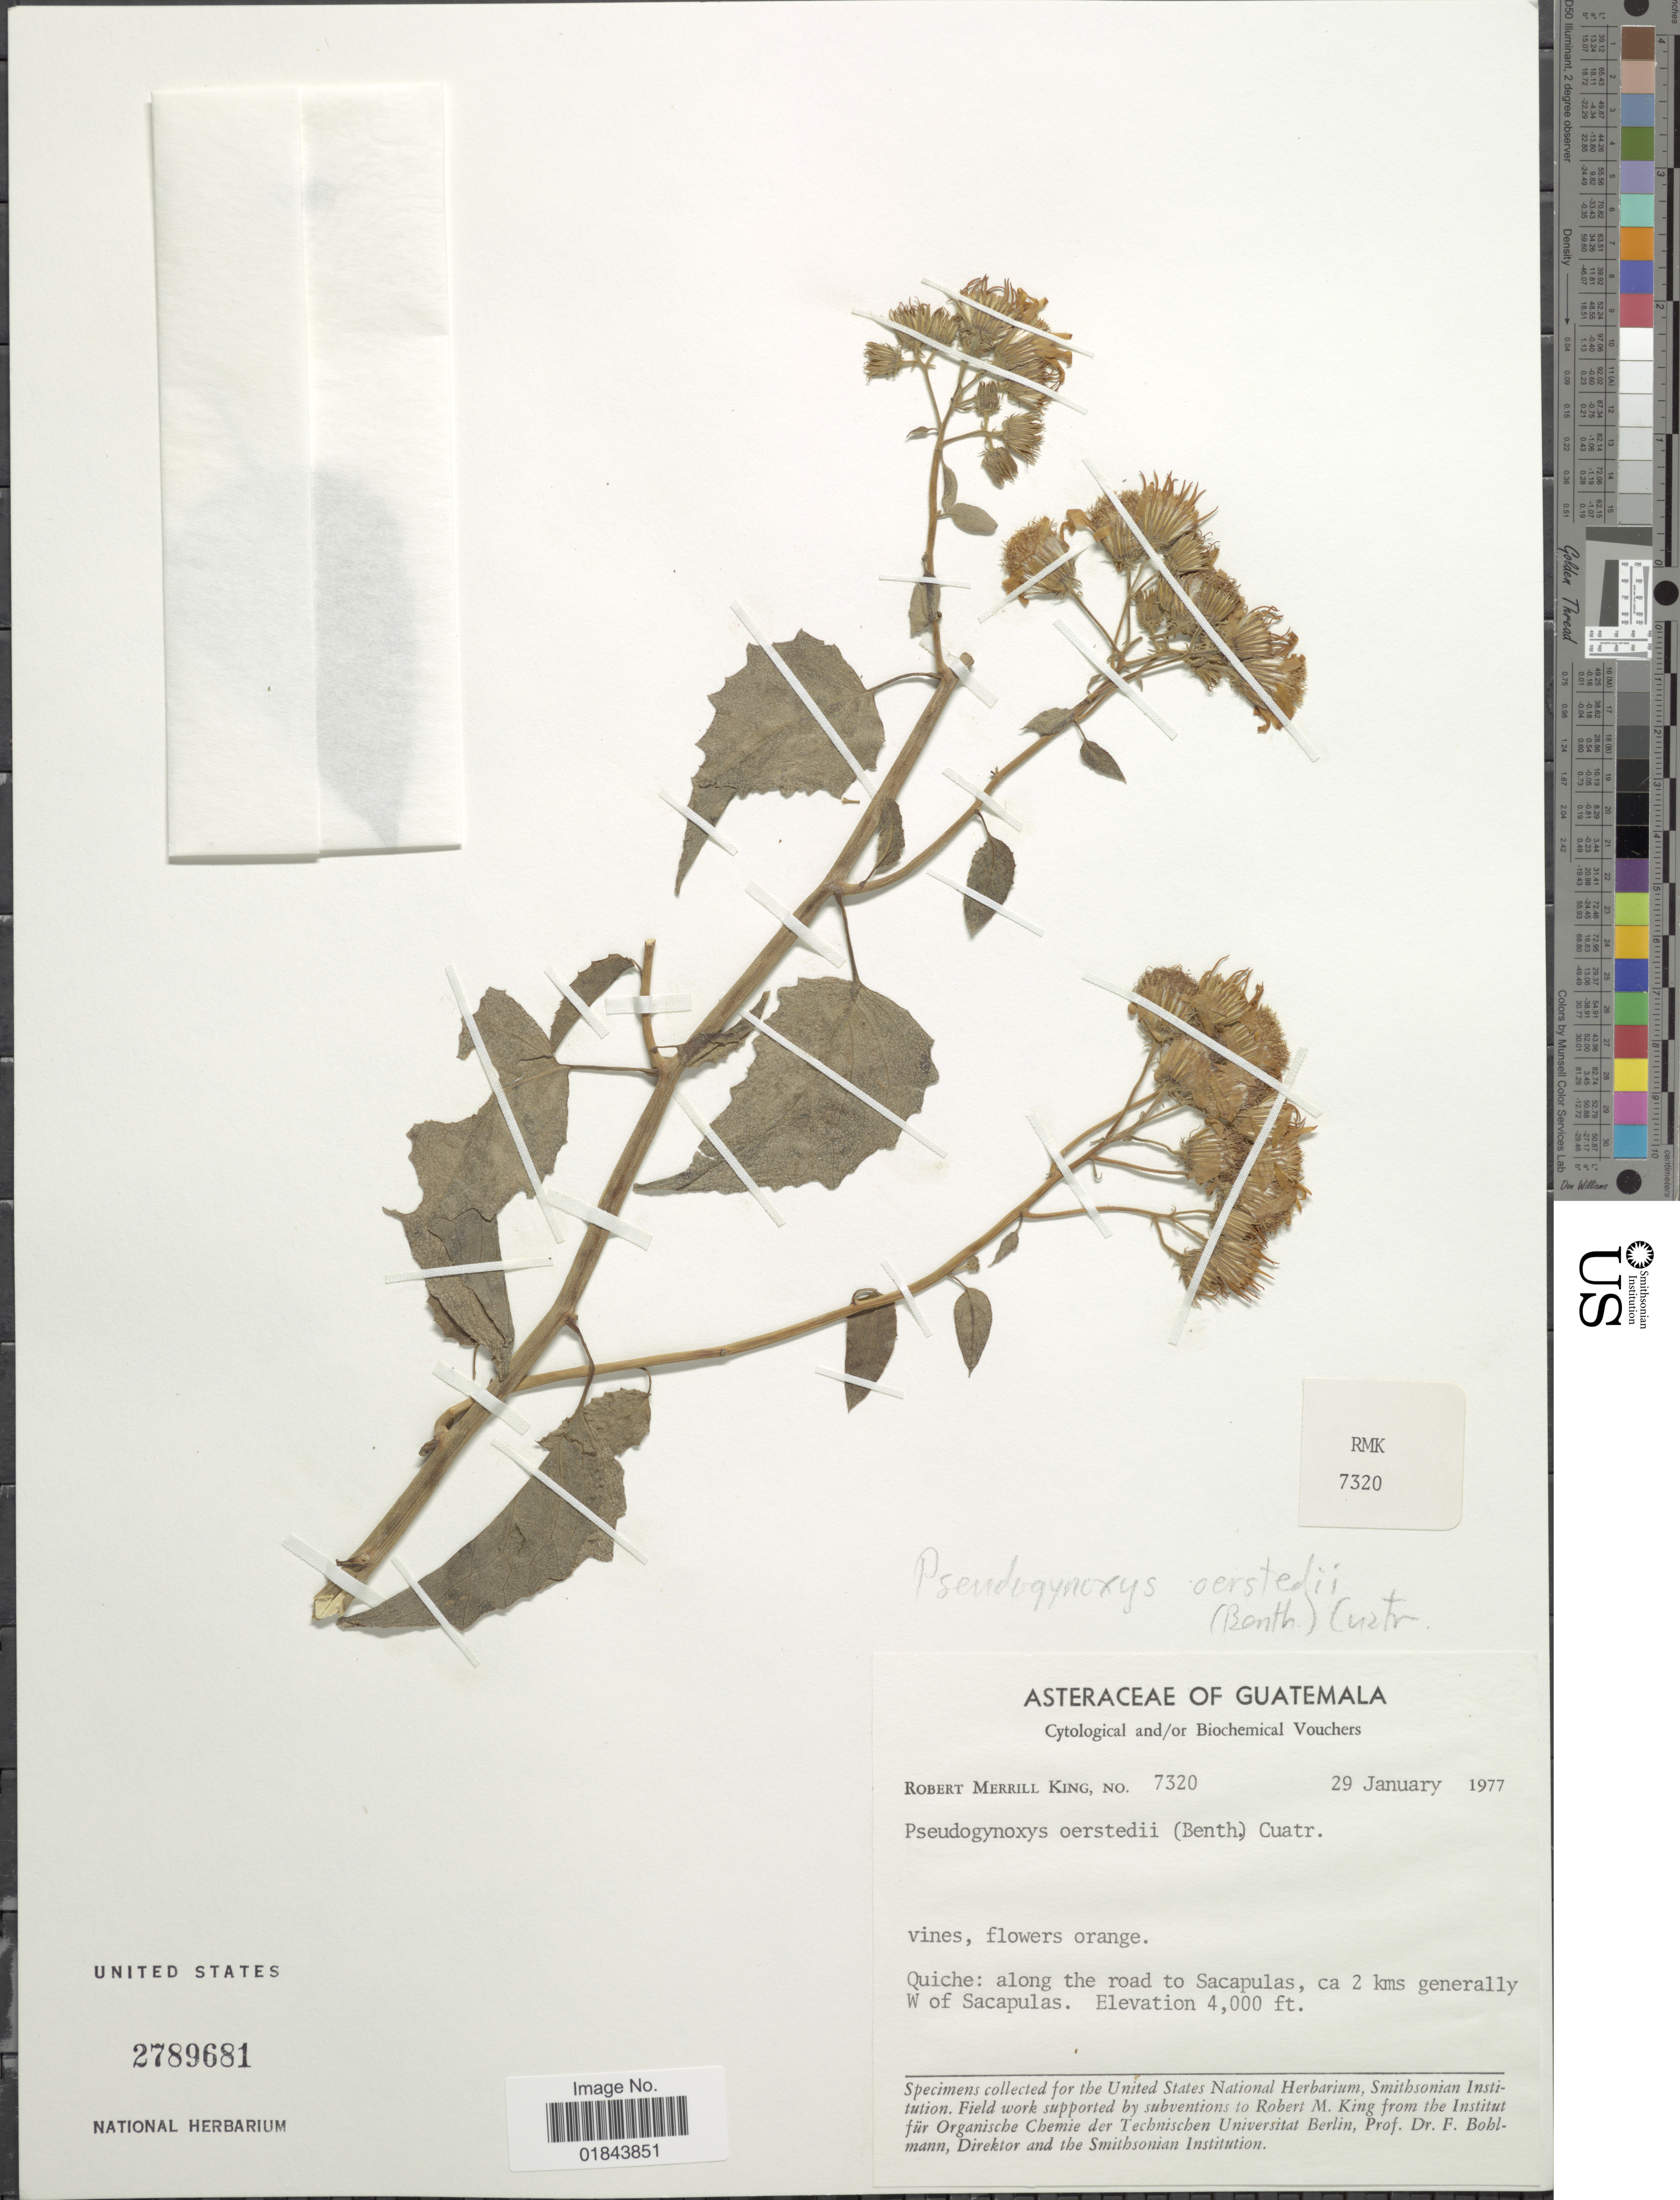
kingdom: Plantae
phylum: Tracheophyta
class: Magnoliopsida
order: Asterales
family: Asteraceae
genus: Pseudogynoxys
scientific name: Pseudogynoxys haenkei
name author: (DC.) Cabrera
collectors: R. M. King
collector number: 7320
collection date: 1977-01-29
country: Guatemala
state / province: El Quiché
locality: Quiche: along the road to Sacapulas, ca 2 kms generally W of Sacapulas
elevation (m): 1219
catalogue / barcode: US 2789681